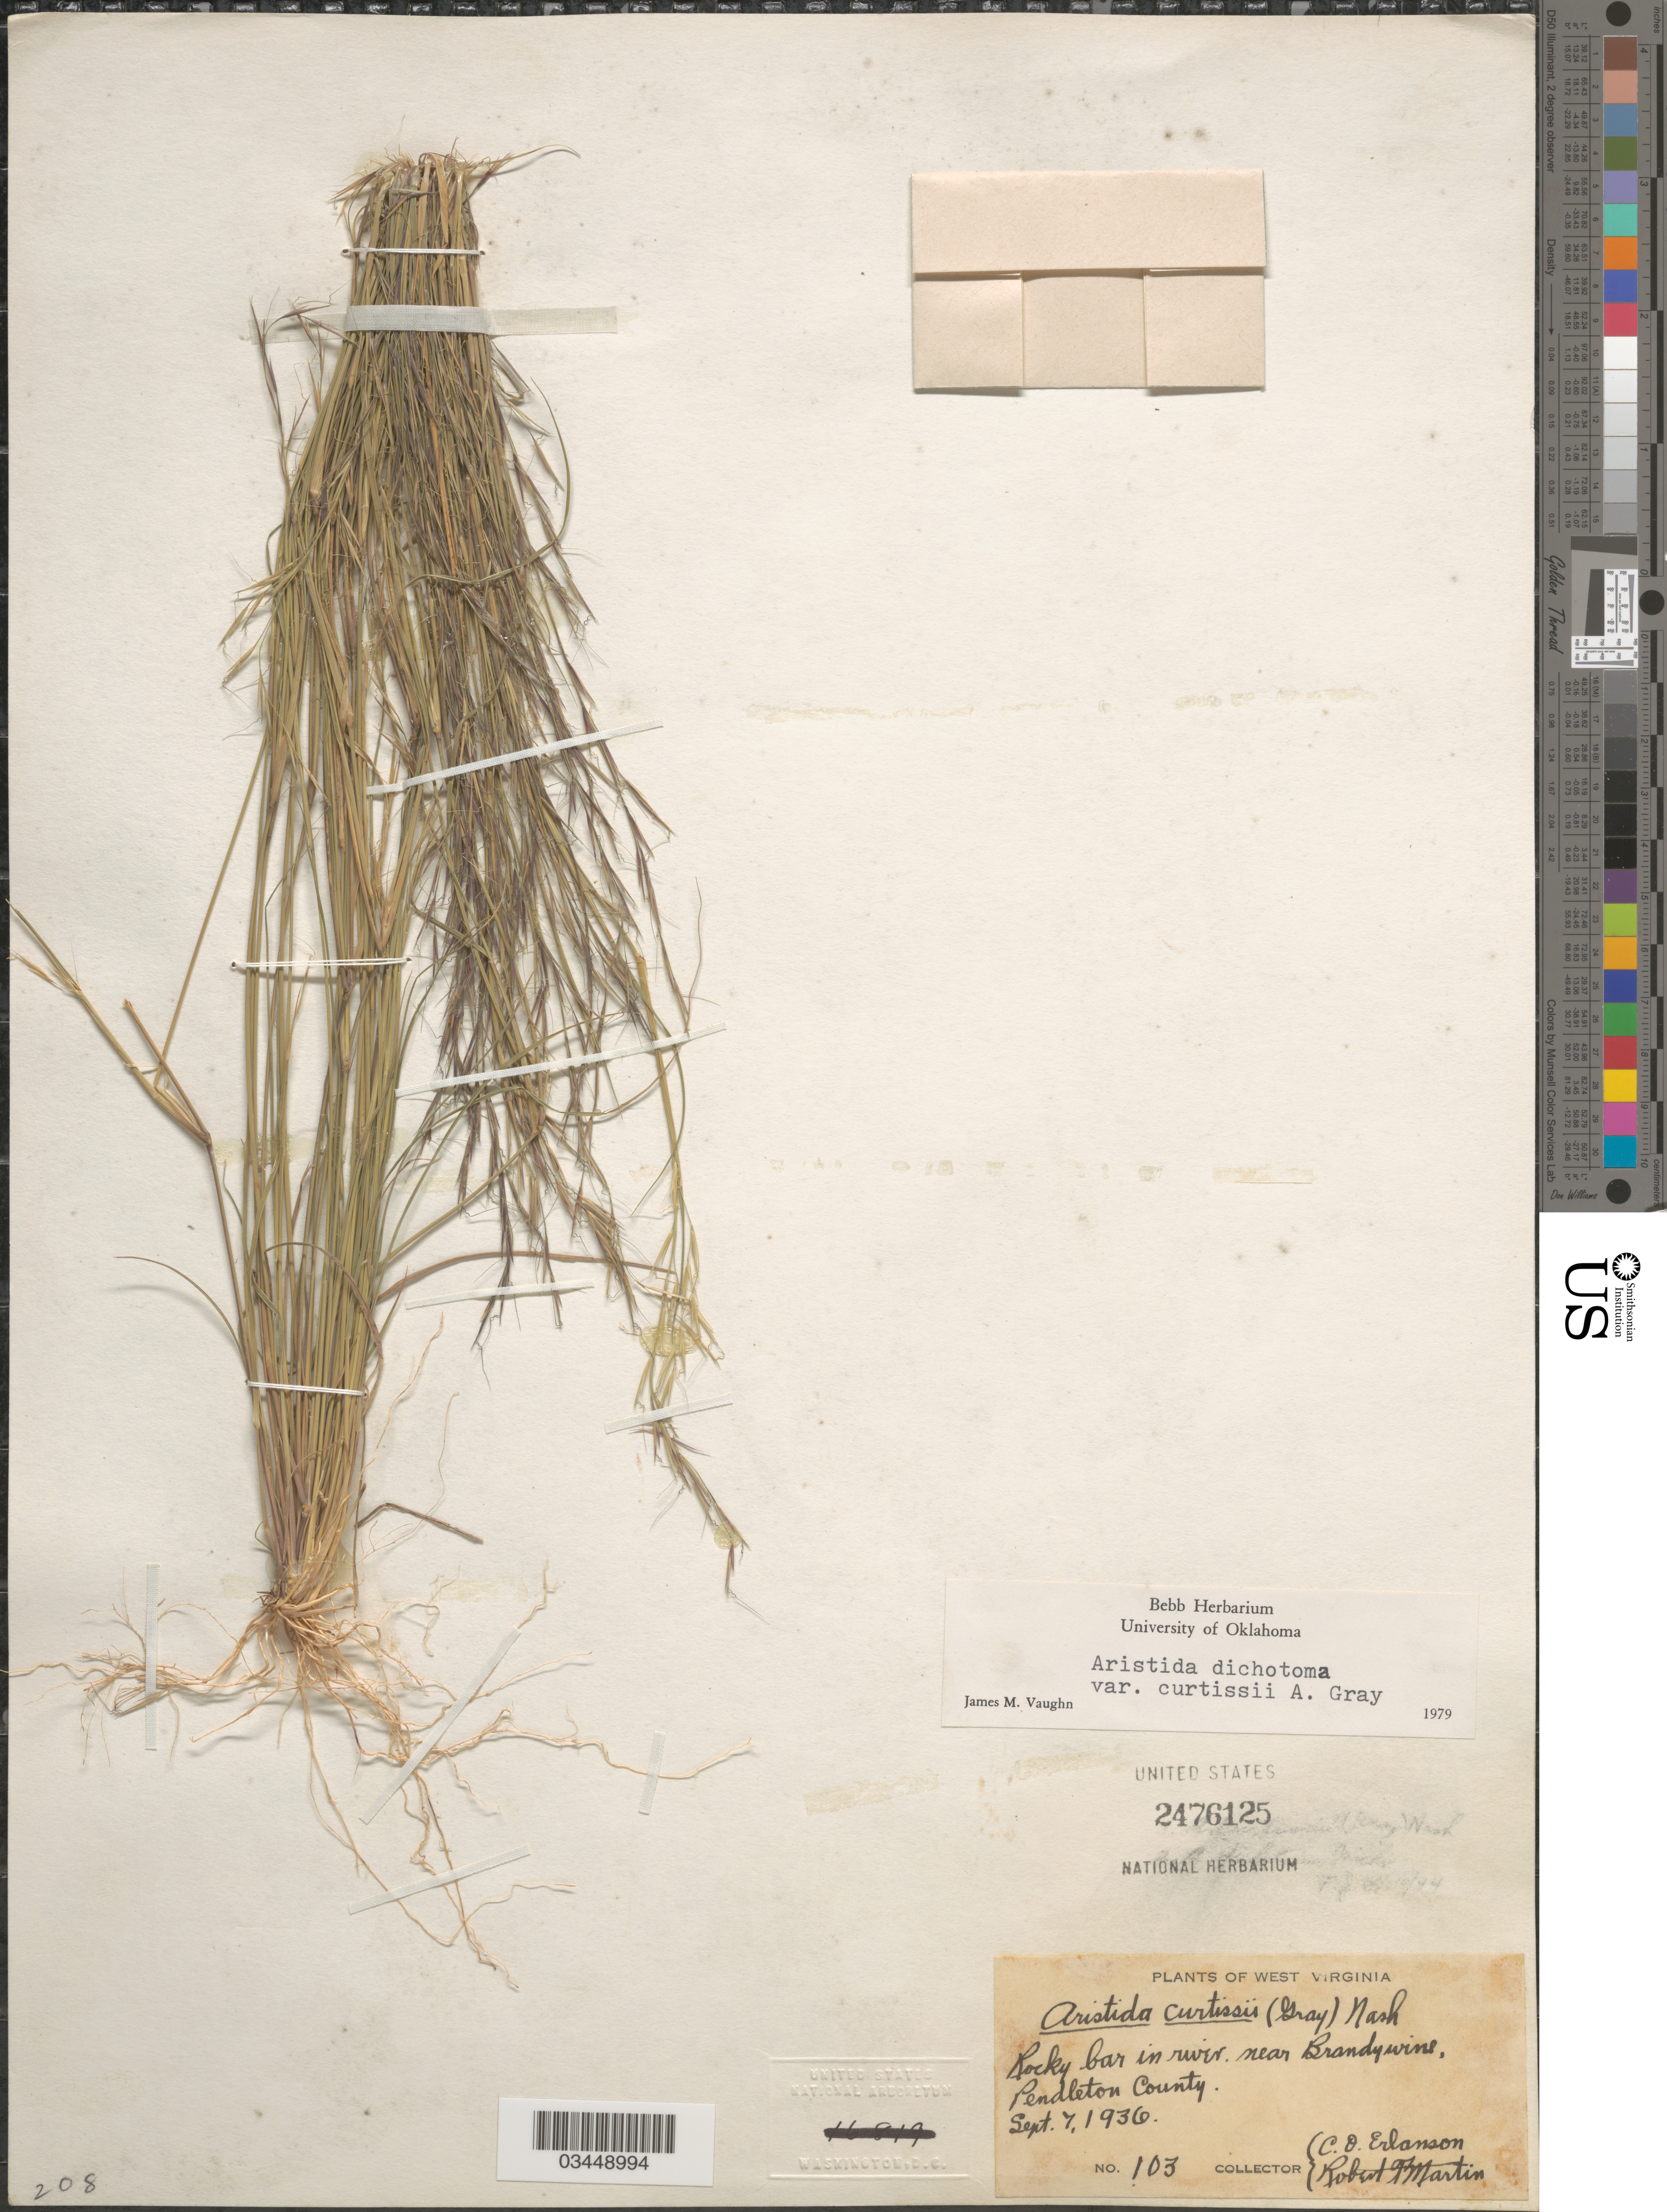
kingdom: Plantae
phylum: Tracheophyta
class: Liliopsida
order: Poales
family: Poaceae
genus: Aristida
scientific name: Aristida dichotoma var. curtisii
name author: A. Gray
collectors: C. O. Erlanson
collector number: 103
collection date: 1936-09-07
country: United States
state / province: West Virginia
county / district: Pendleton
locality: Rocky bar in river. Near Brandywine, Pendleton County.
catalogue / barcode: US 2476125